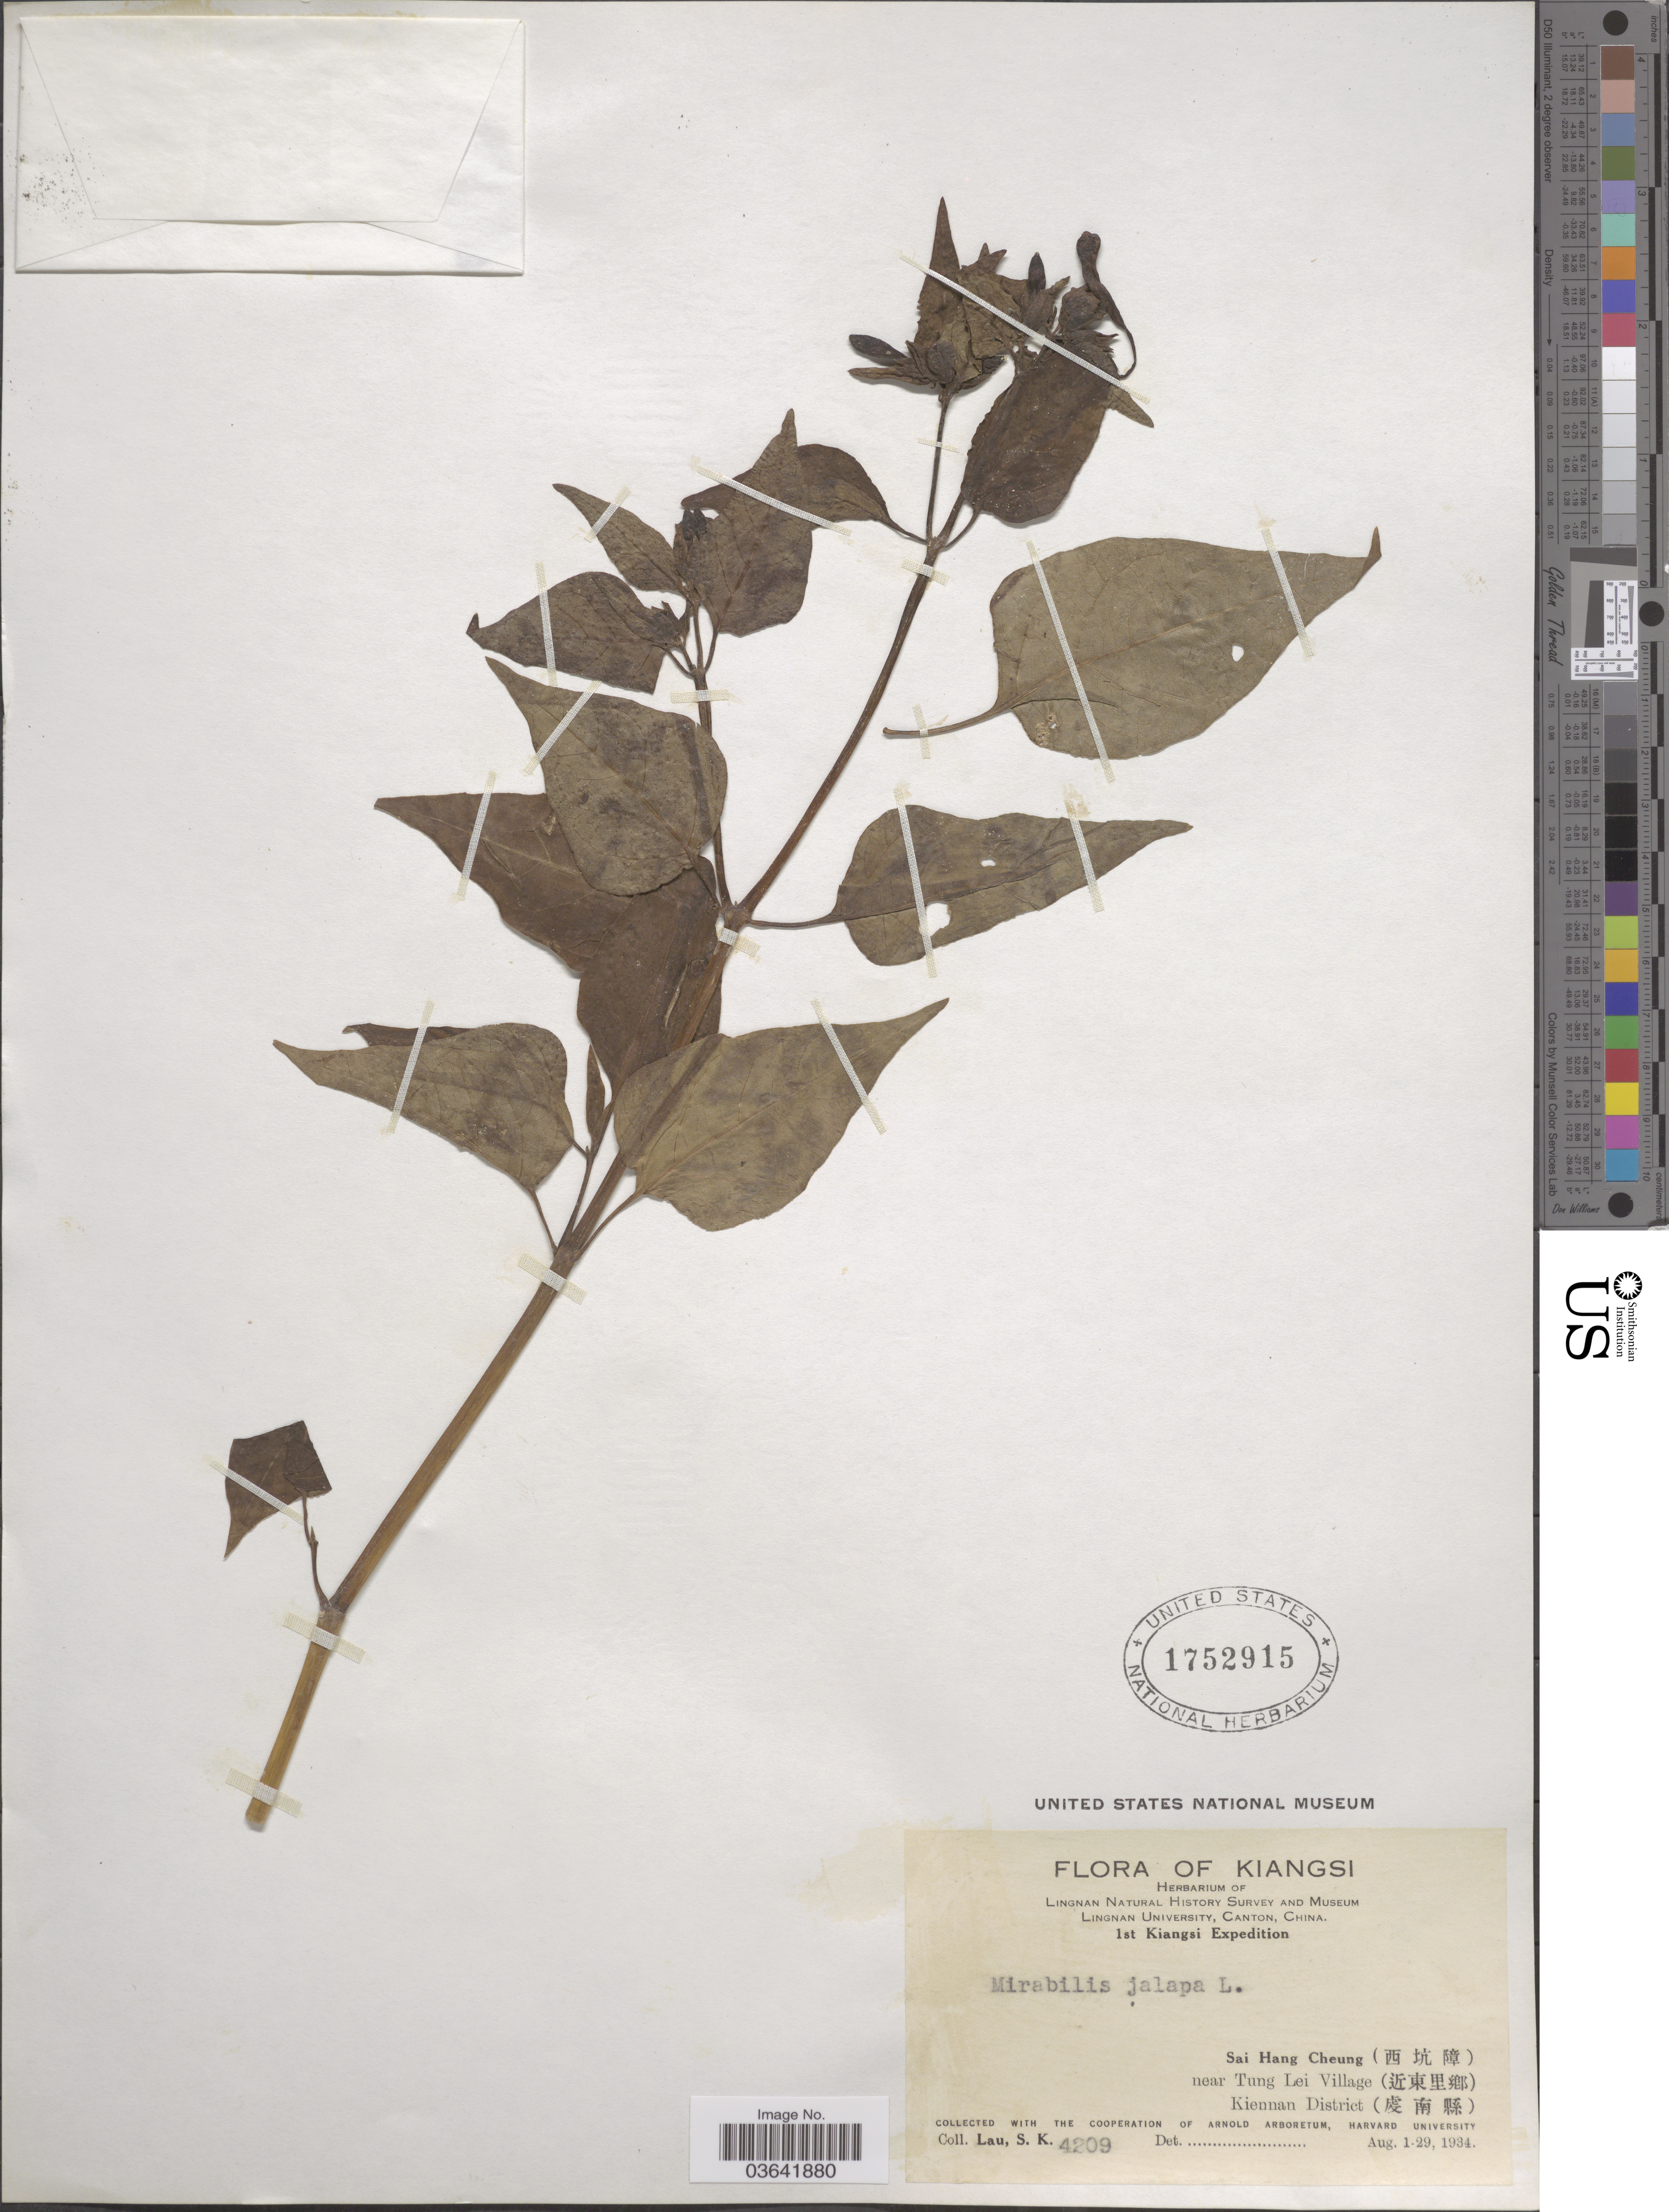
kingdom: Plantae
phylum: Tracheophyta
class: Magnoliopsida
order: Caryophyllales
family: Nyctaginaceae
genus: Mirabilis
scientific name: Mirabilis jalapa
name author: L.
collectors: S. K. Lau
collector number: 4209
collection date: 1934-08-01/1934-08-29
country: China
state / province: Jiangxi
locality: Kiangsi. Sai Hang Cheung (X) near Tung Lei Village (X) Kiennan District (X).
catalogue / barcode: US 1752915